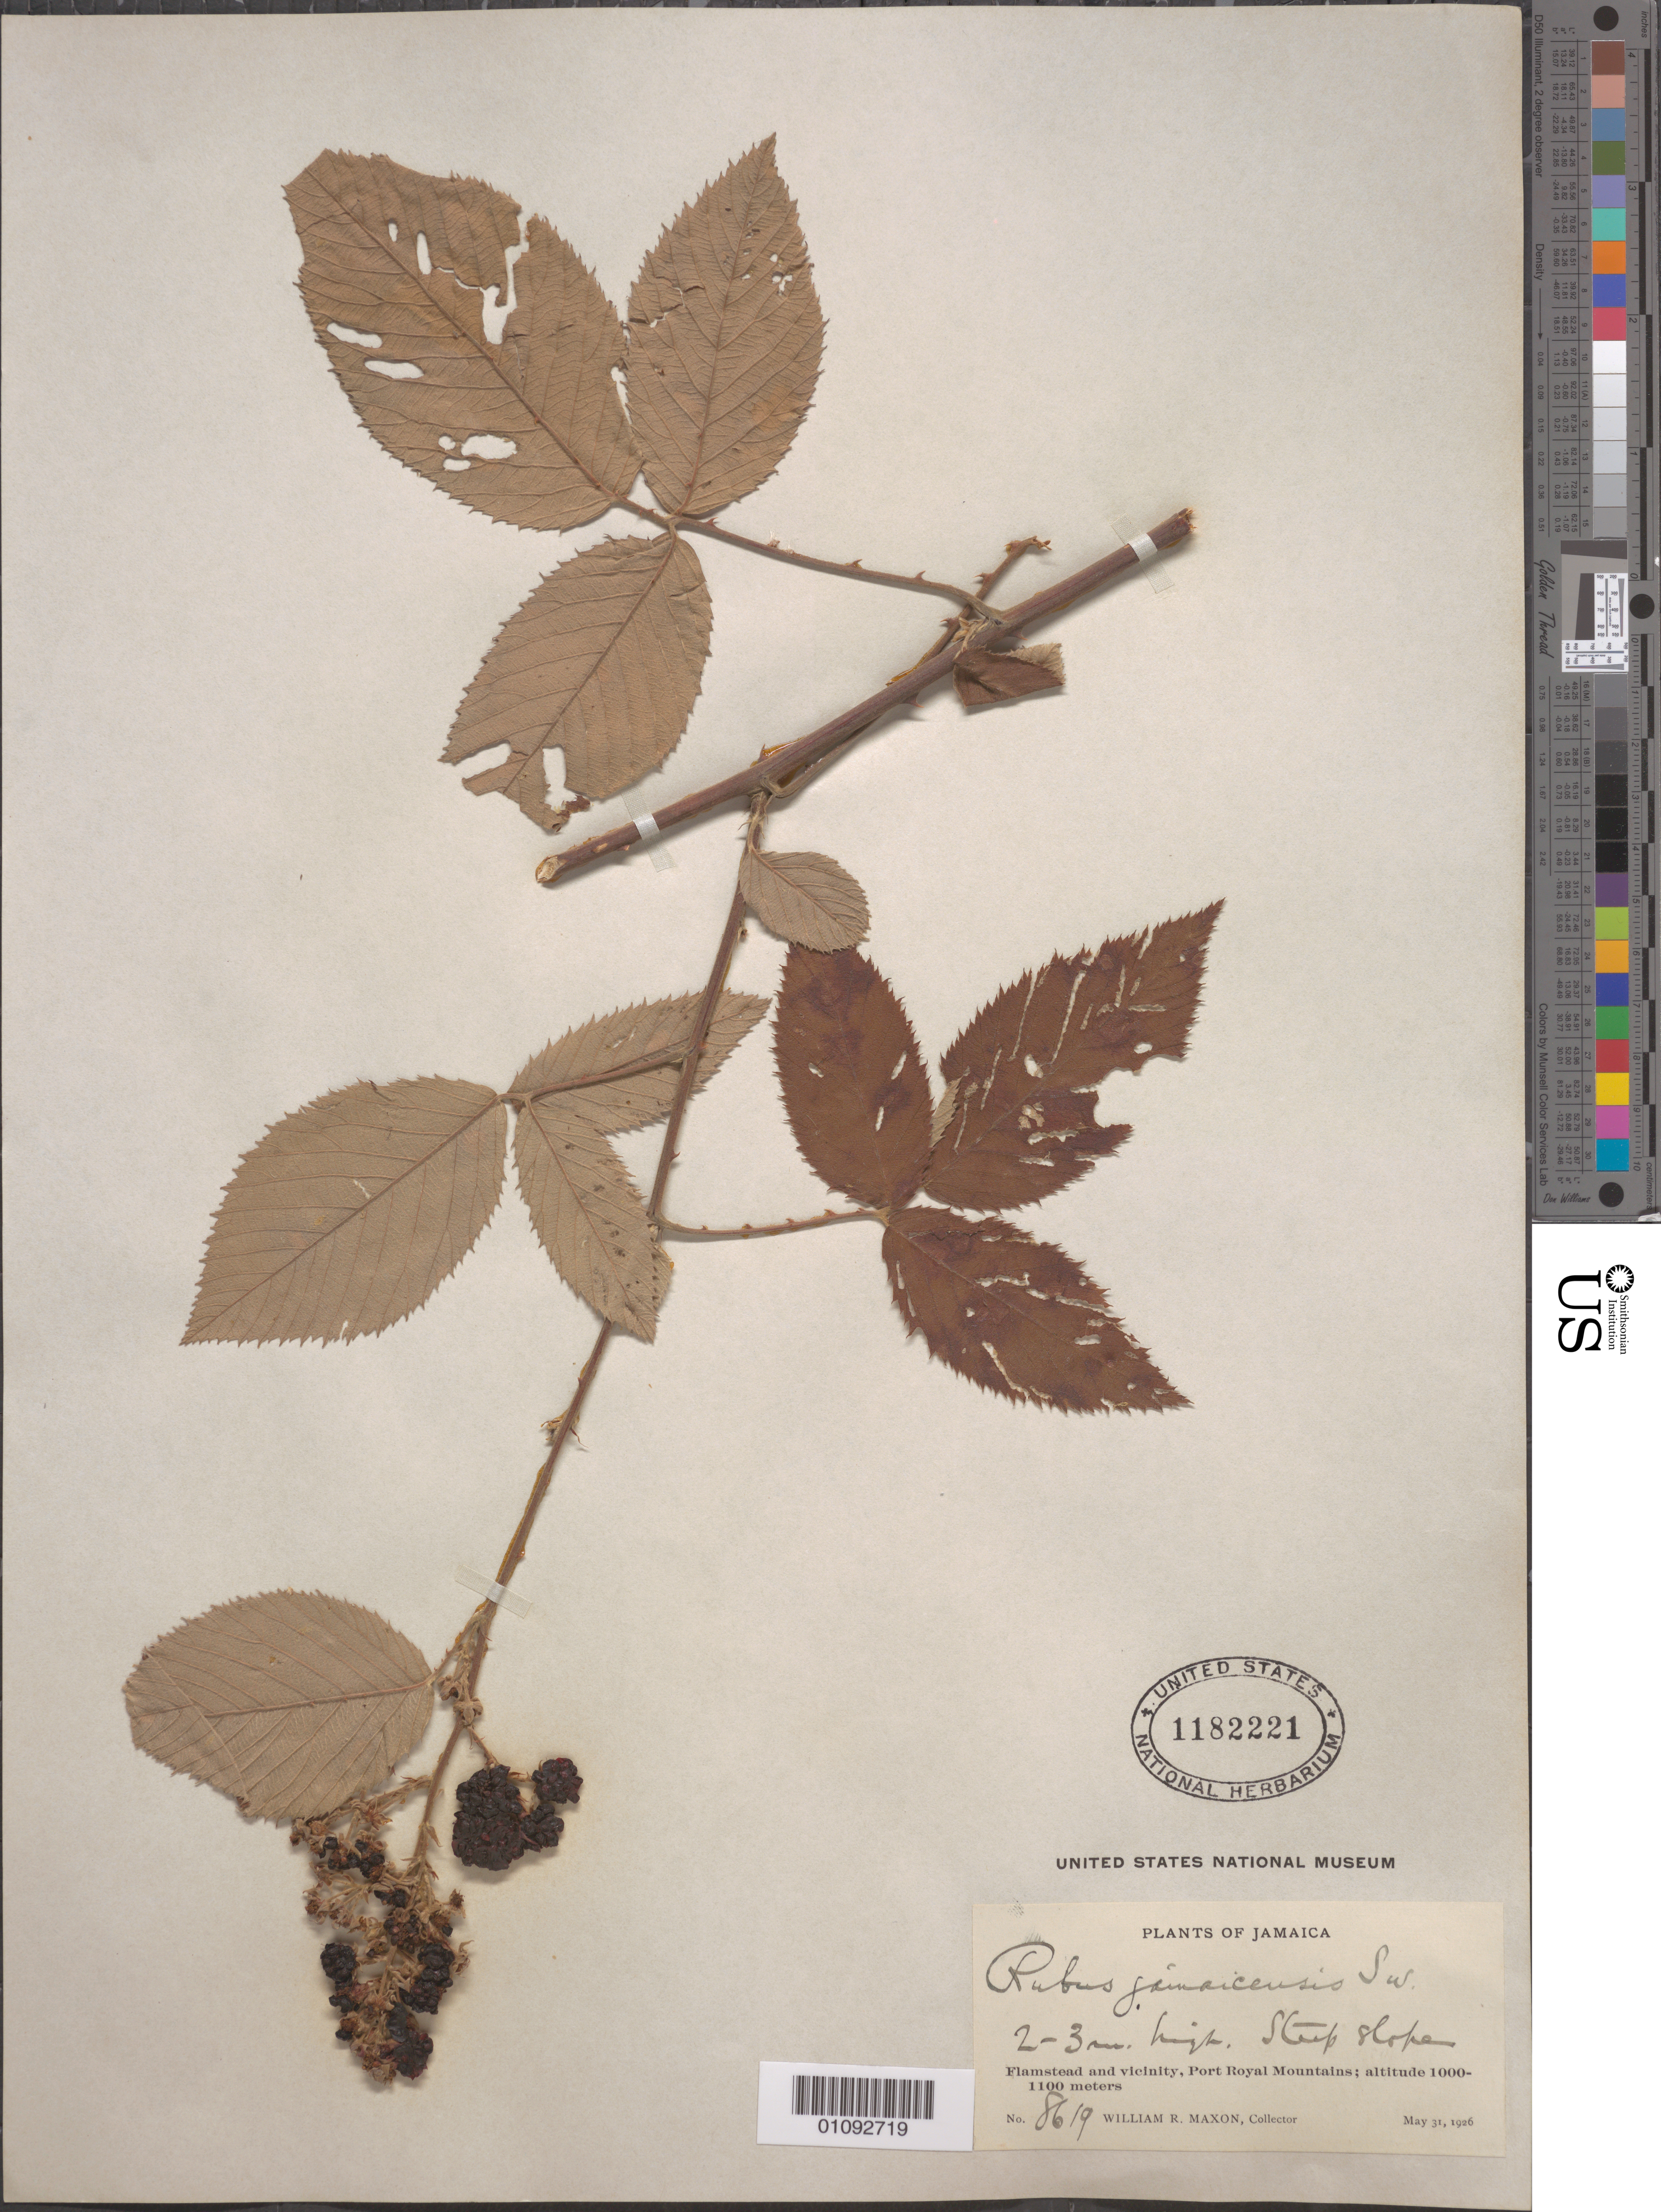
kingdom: Plantae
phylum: Tracheophyta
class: Magnoliopsida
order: Rosales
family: Rosaceae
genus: Rubus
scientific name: Rubus jamaicensis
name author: L.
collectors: W. R. Maxon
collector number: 8619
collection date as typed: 31 May 1926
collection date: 1926-05-31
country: Jamaica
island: Jamaica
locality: Flamstead and vicinity, Port Royal Mountains.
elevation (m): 1000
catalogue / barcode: US 1182221